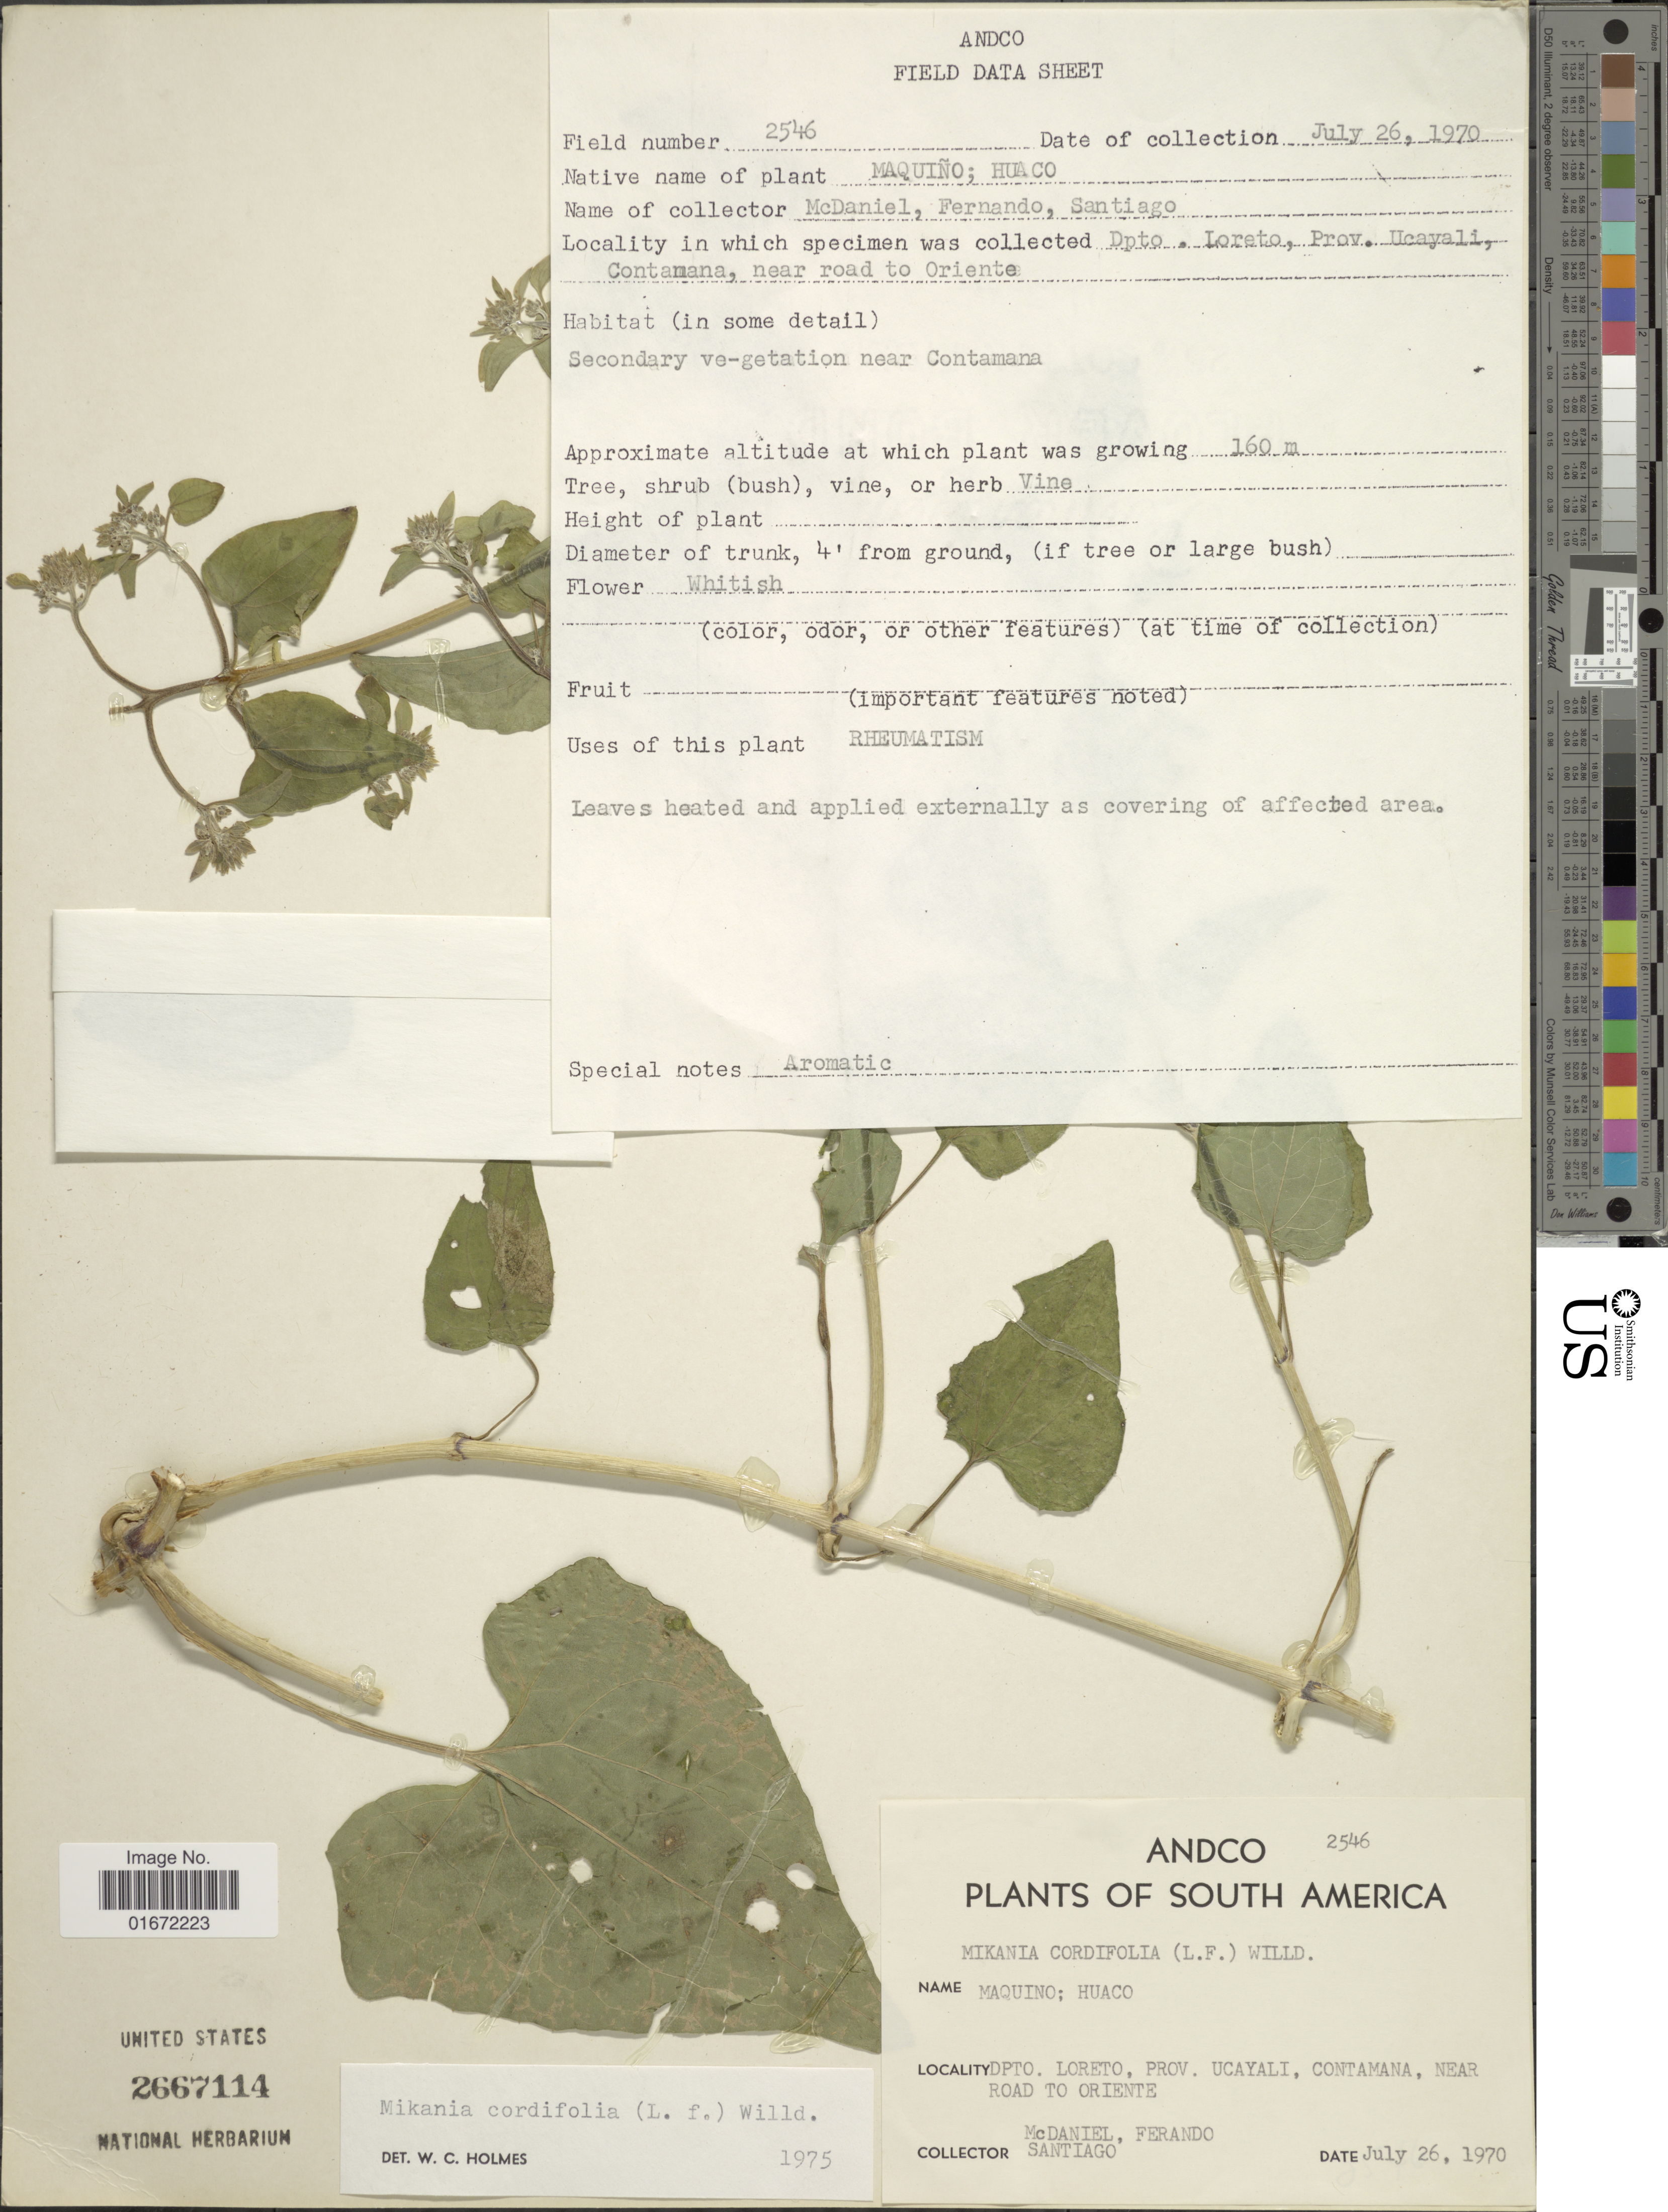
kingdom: Plantae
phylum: Tracheophyta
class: Magnoliopsida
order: Asterales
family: Asteraceae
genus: Mikania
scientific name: Mikania cordifolia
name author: Kunth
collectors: -- McDaniel, -- Fernando & -. Santiago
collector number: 2546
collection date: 1970-07-26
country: Peru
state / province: Loreto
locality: Dpto. Loreto, Prov. Ucayali, Contamana, near road to Oriente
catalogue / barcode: US 2667114